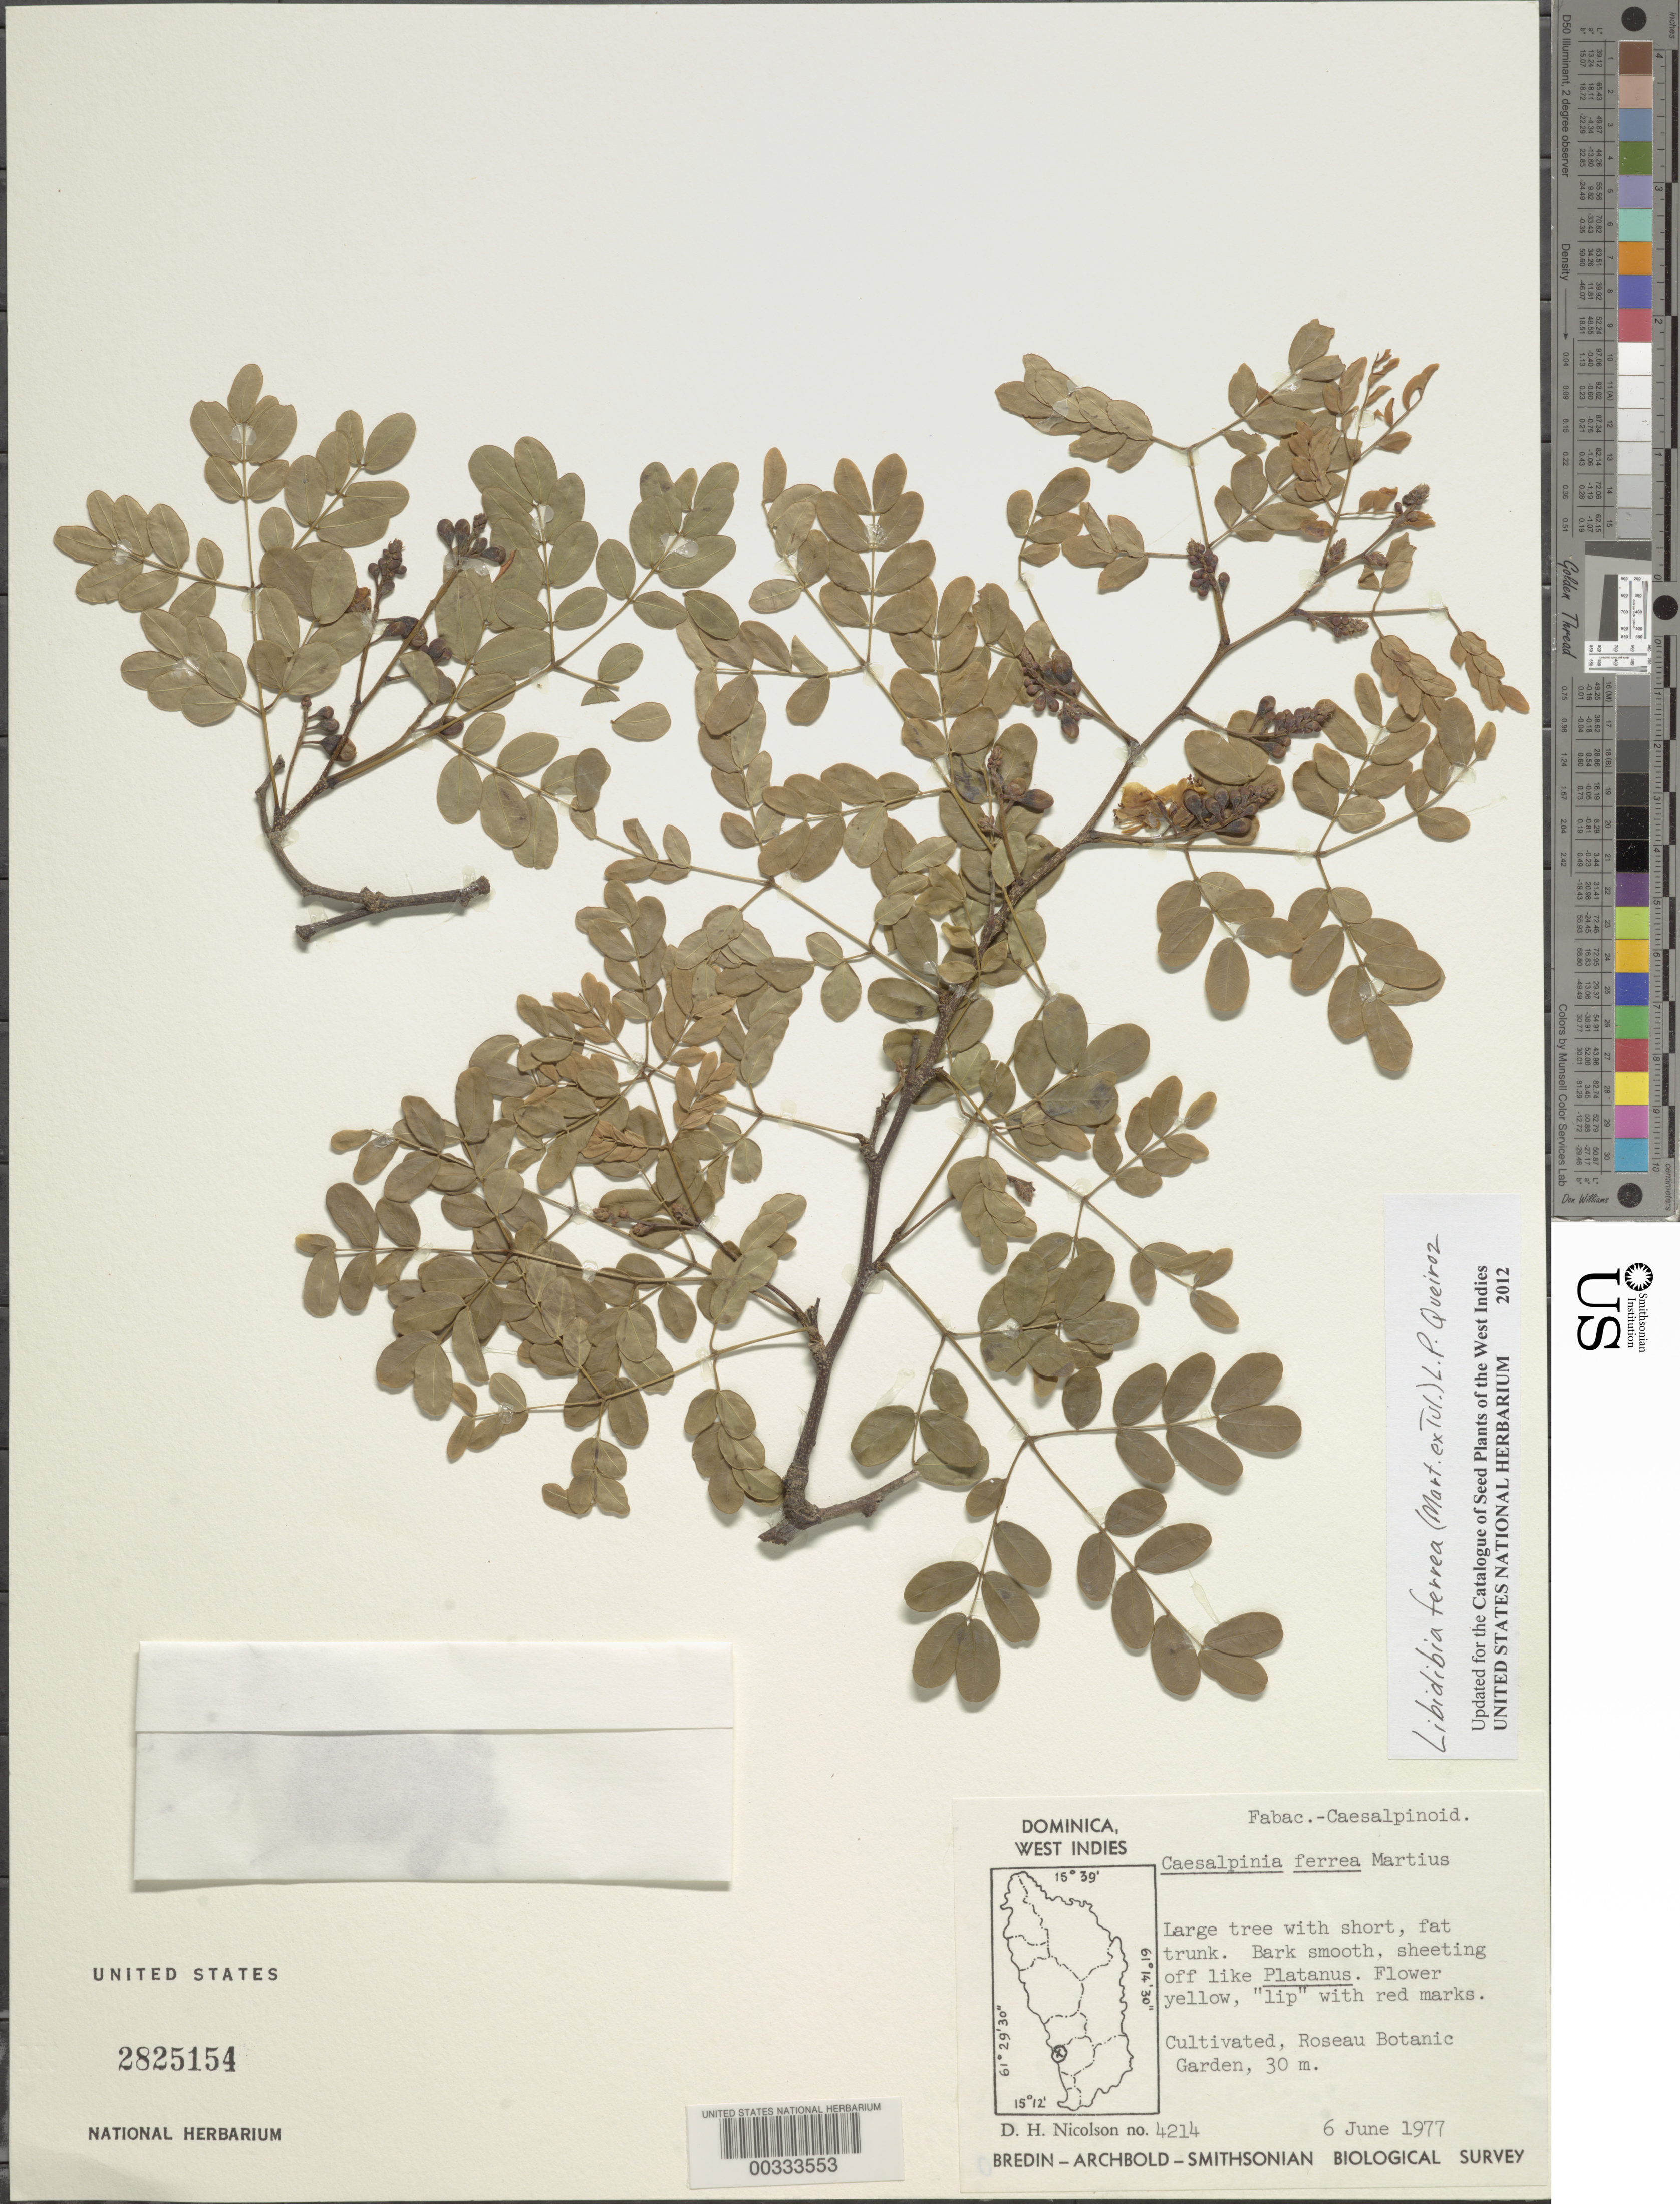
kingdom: Plantae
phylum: Tracheophyta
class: Magnoliopsida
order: Fabales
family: Fabaceae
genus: Libidibia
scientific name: Libidibia ferrea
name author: (Mart. ex Tul.) L.P. Queiroz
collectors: D. H. Nicolson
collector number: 4214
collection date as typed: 06 Jun 1977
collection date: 1977-06-06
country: Dominica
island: Dominica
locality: Roseau botanic garden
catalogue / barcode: US 2825154